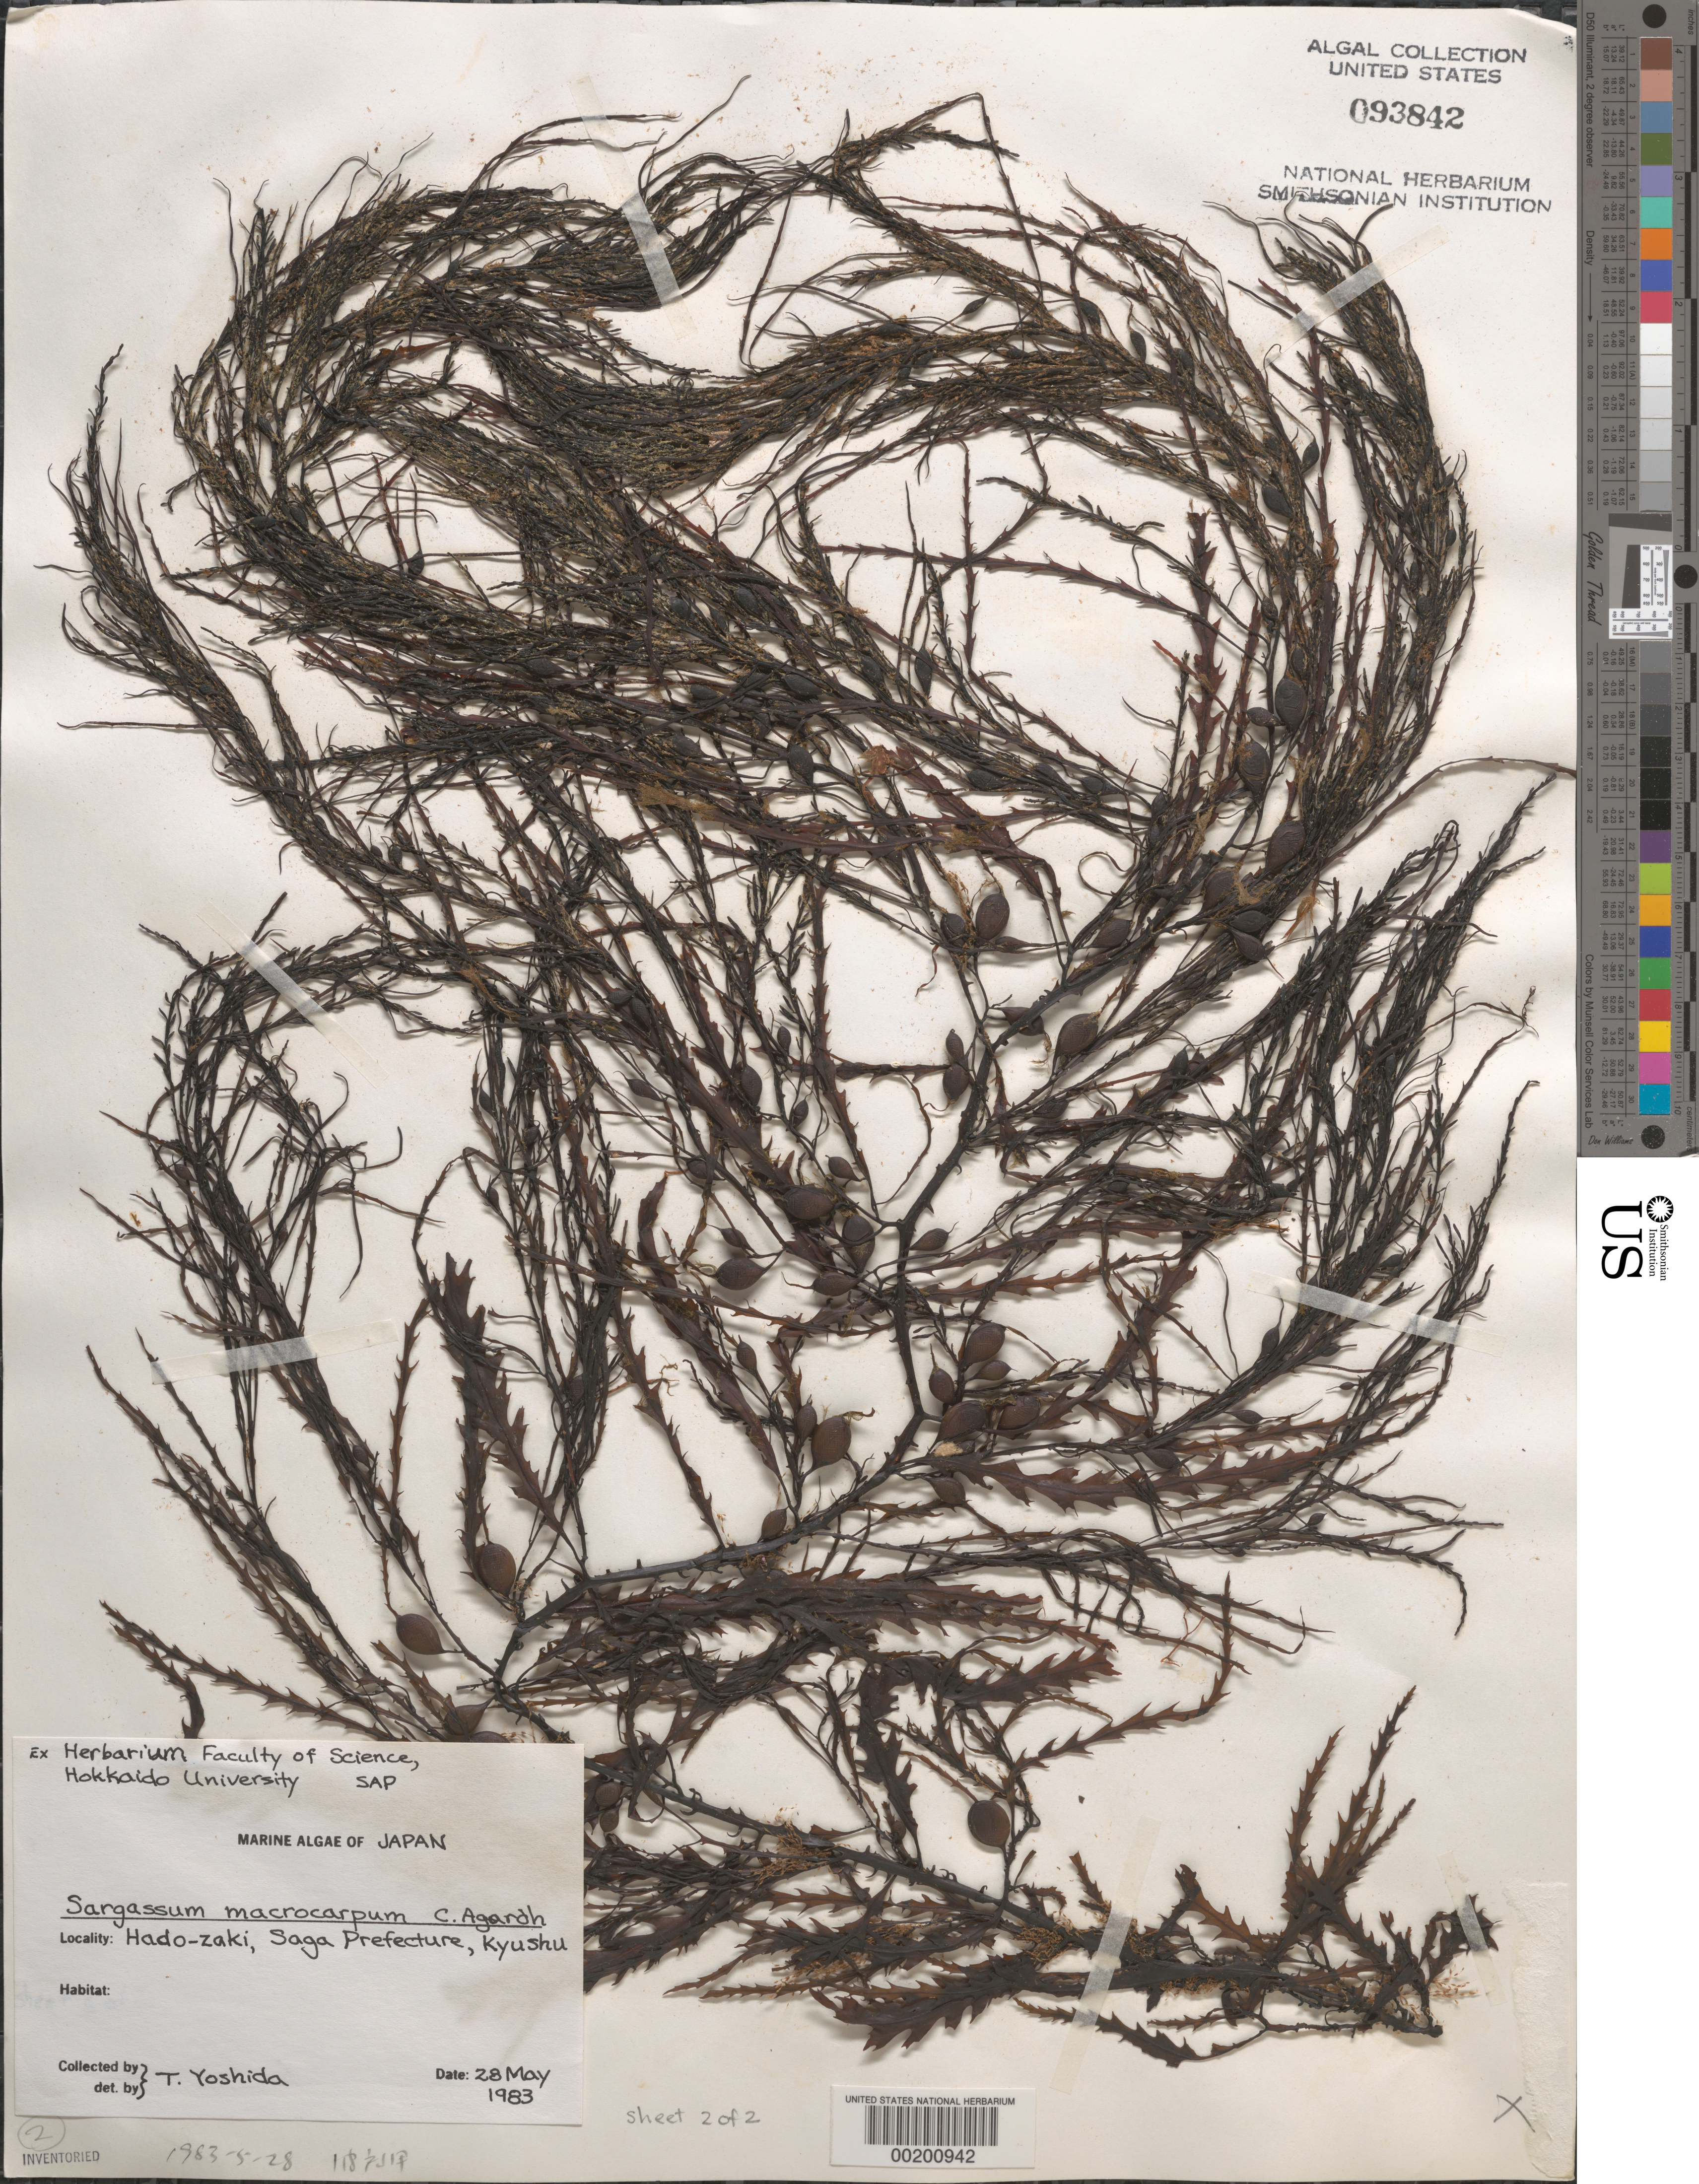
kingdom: Chromista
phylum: Ochrophyta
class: Phaeophyceae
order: Fucales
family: Sargassaceae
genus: Sargassum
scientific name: Sargassum macrocarpum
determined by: Yoshida, T.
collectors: T. Yoshida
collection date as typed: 28 May 1983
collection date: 1983-05-28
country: Japan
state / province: Saga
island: Kyushu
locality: Hado-zaki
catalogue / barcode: US 93842